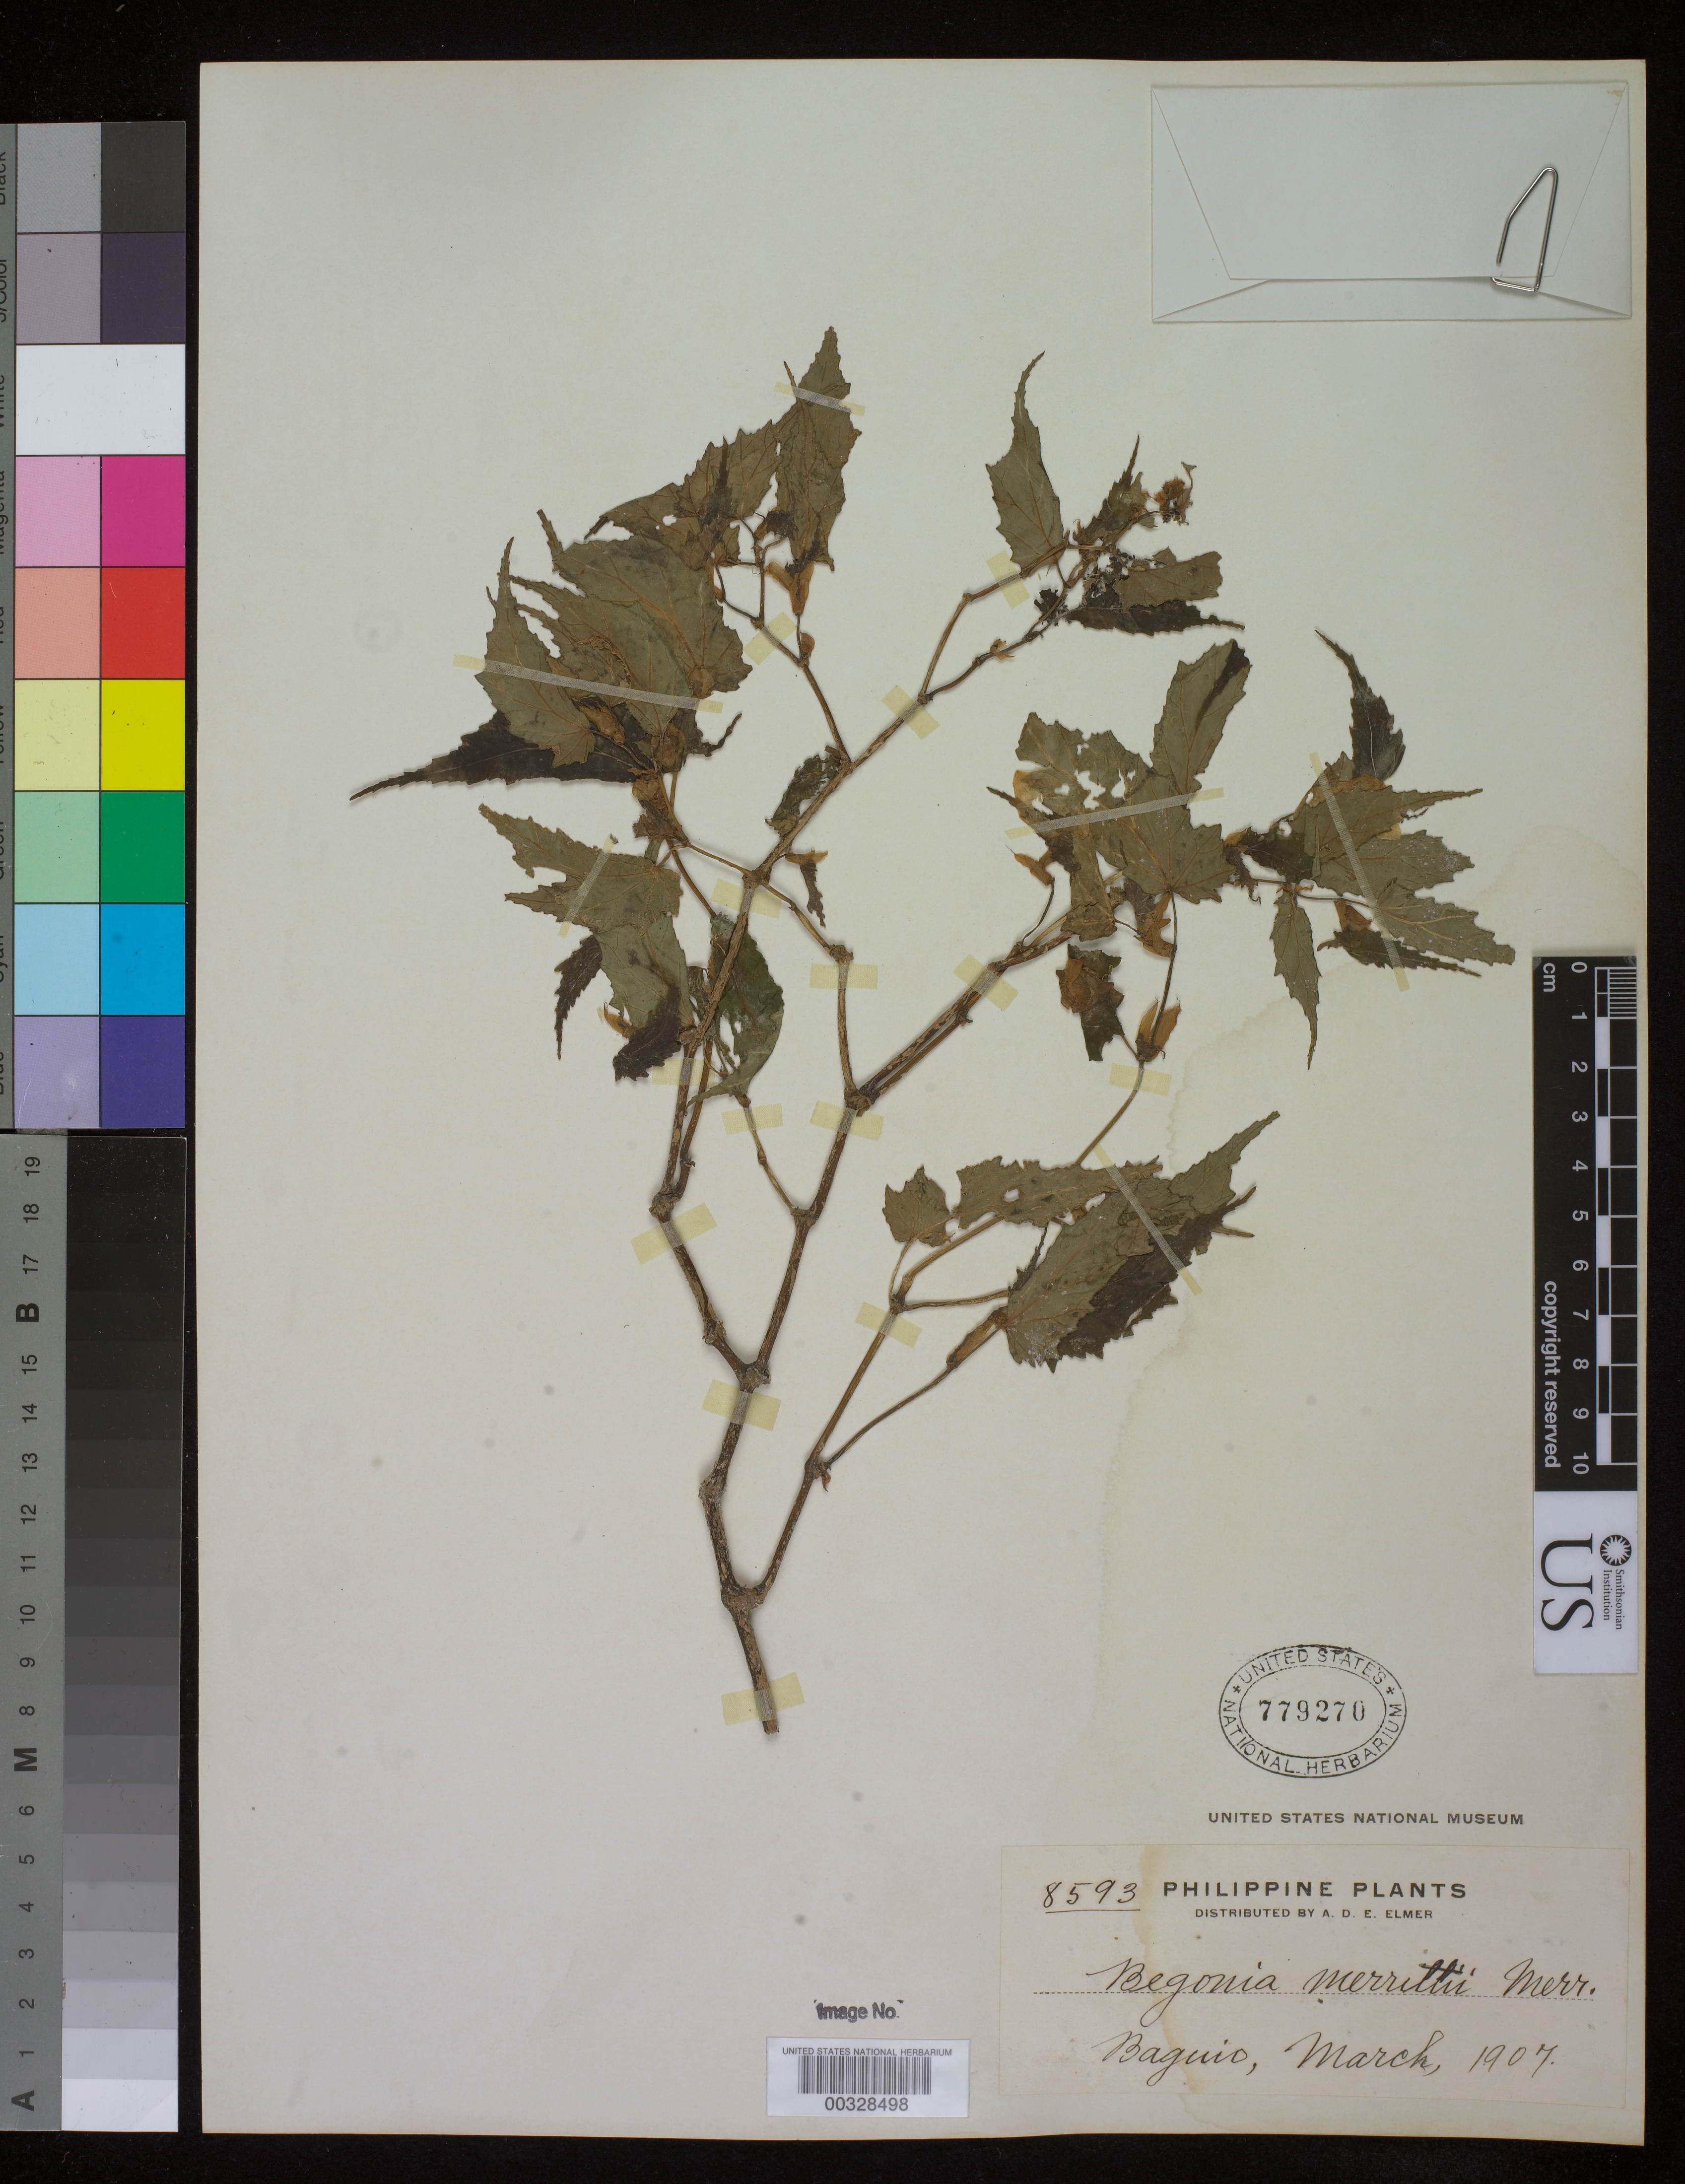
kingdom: Plantae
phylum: Tracheophyta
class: Magnoliopsida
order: Cucurbitales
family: Begoniaceae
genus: Begonia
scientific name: Begonia merrittii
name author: Merr.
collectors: A. D. E. Elmer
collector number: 8593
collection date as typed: Mar 1907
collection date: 1907-03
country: Philippines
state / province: Cordillera (Administrative Region)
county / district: Benguet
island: Luzon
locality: Baguio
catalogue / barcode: US 779270